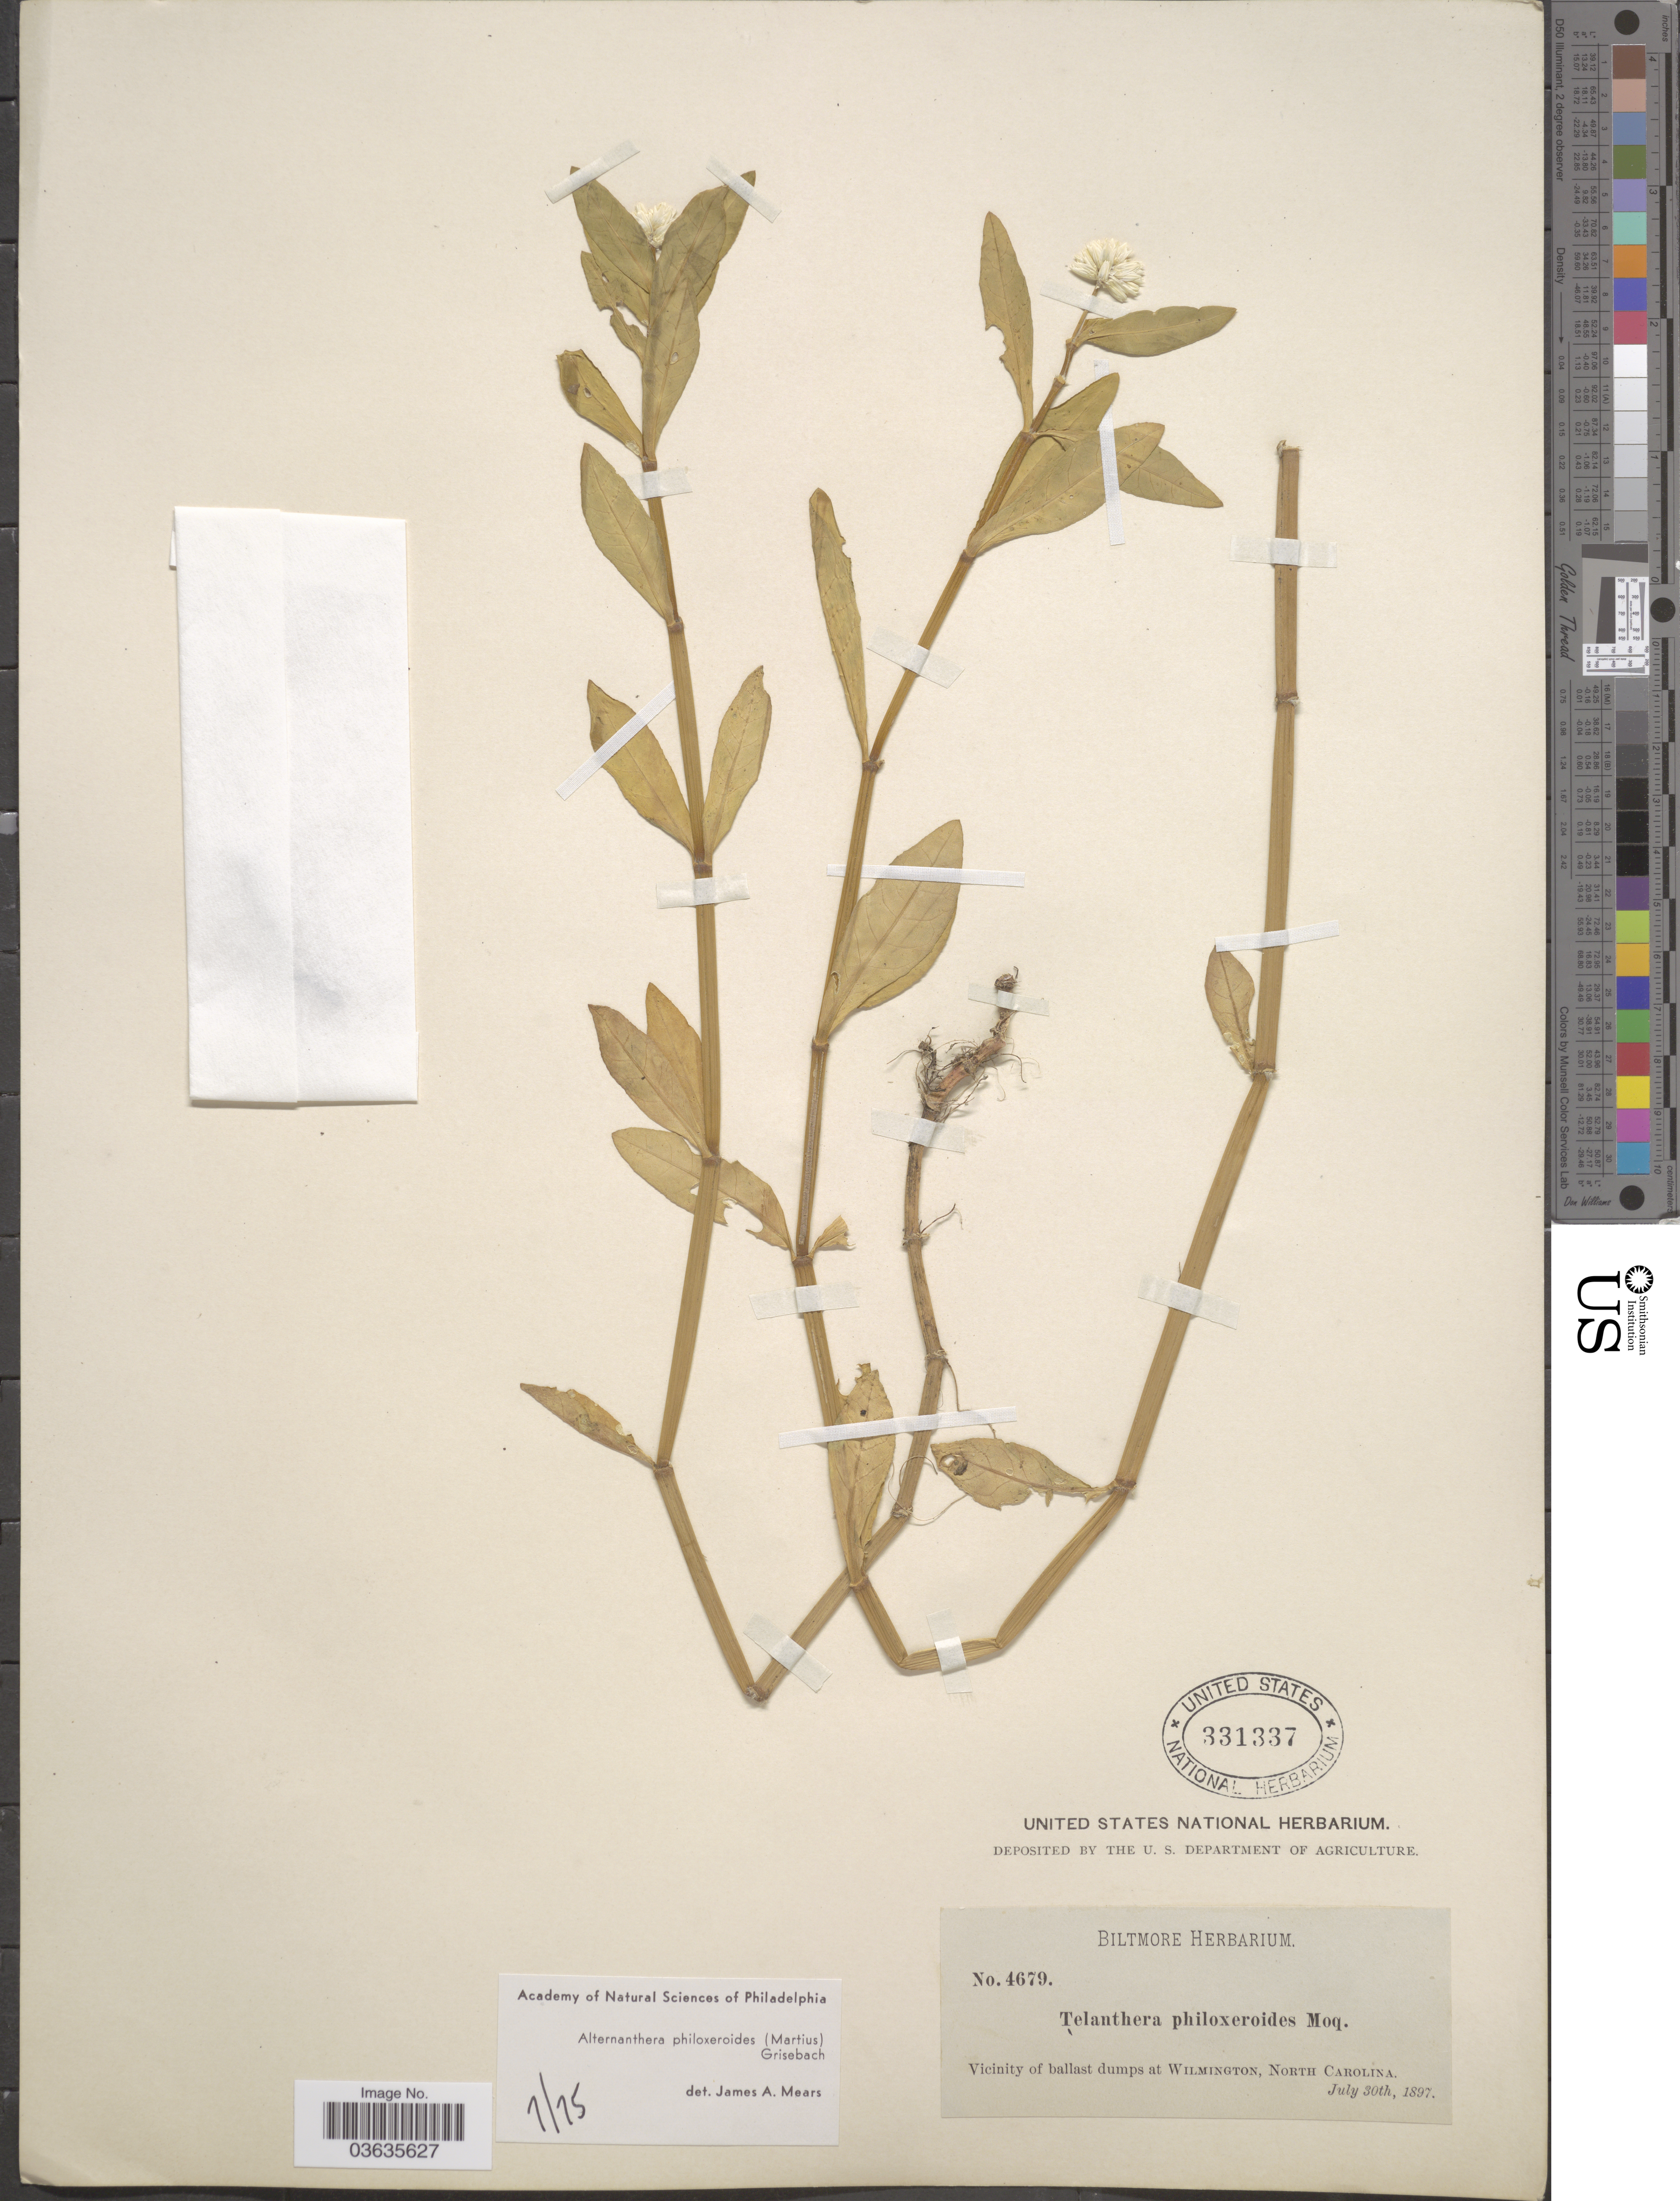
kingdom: Plantae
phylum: Tracheophyta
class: Magnoliopsida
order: Caryophyllales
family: Amaranthaceae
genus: Alternanthera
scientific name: Alternanthera philoxeroides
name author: (Mart.) Griseb.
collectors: ex herb. Biltmore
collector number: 4679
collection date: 1897-07-30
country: United States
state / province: North Carolina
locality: At Wilmington.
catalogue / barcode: US 331337